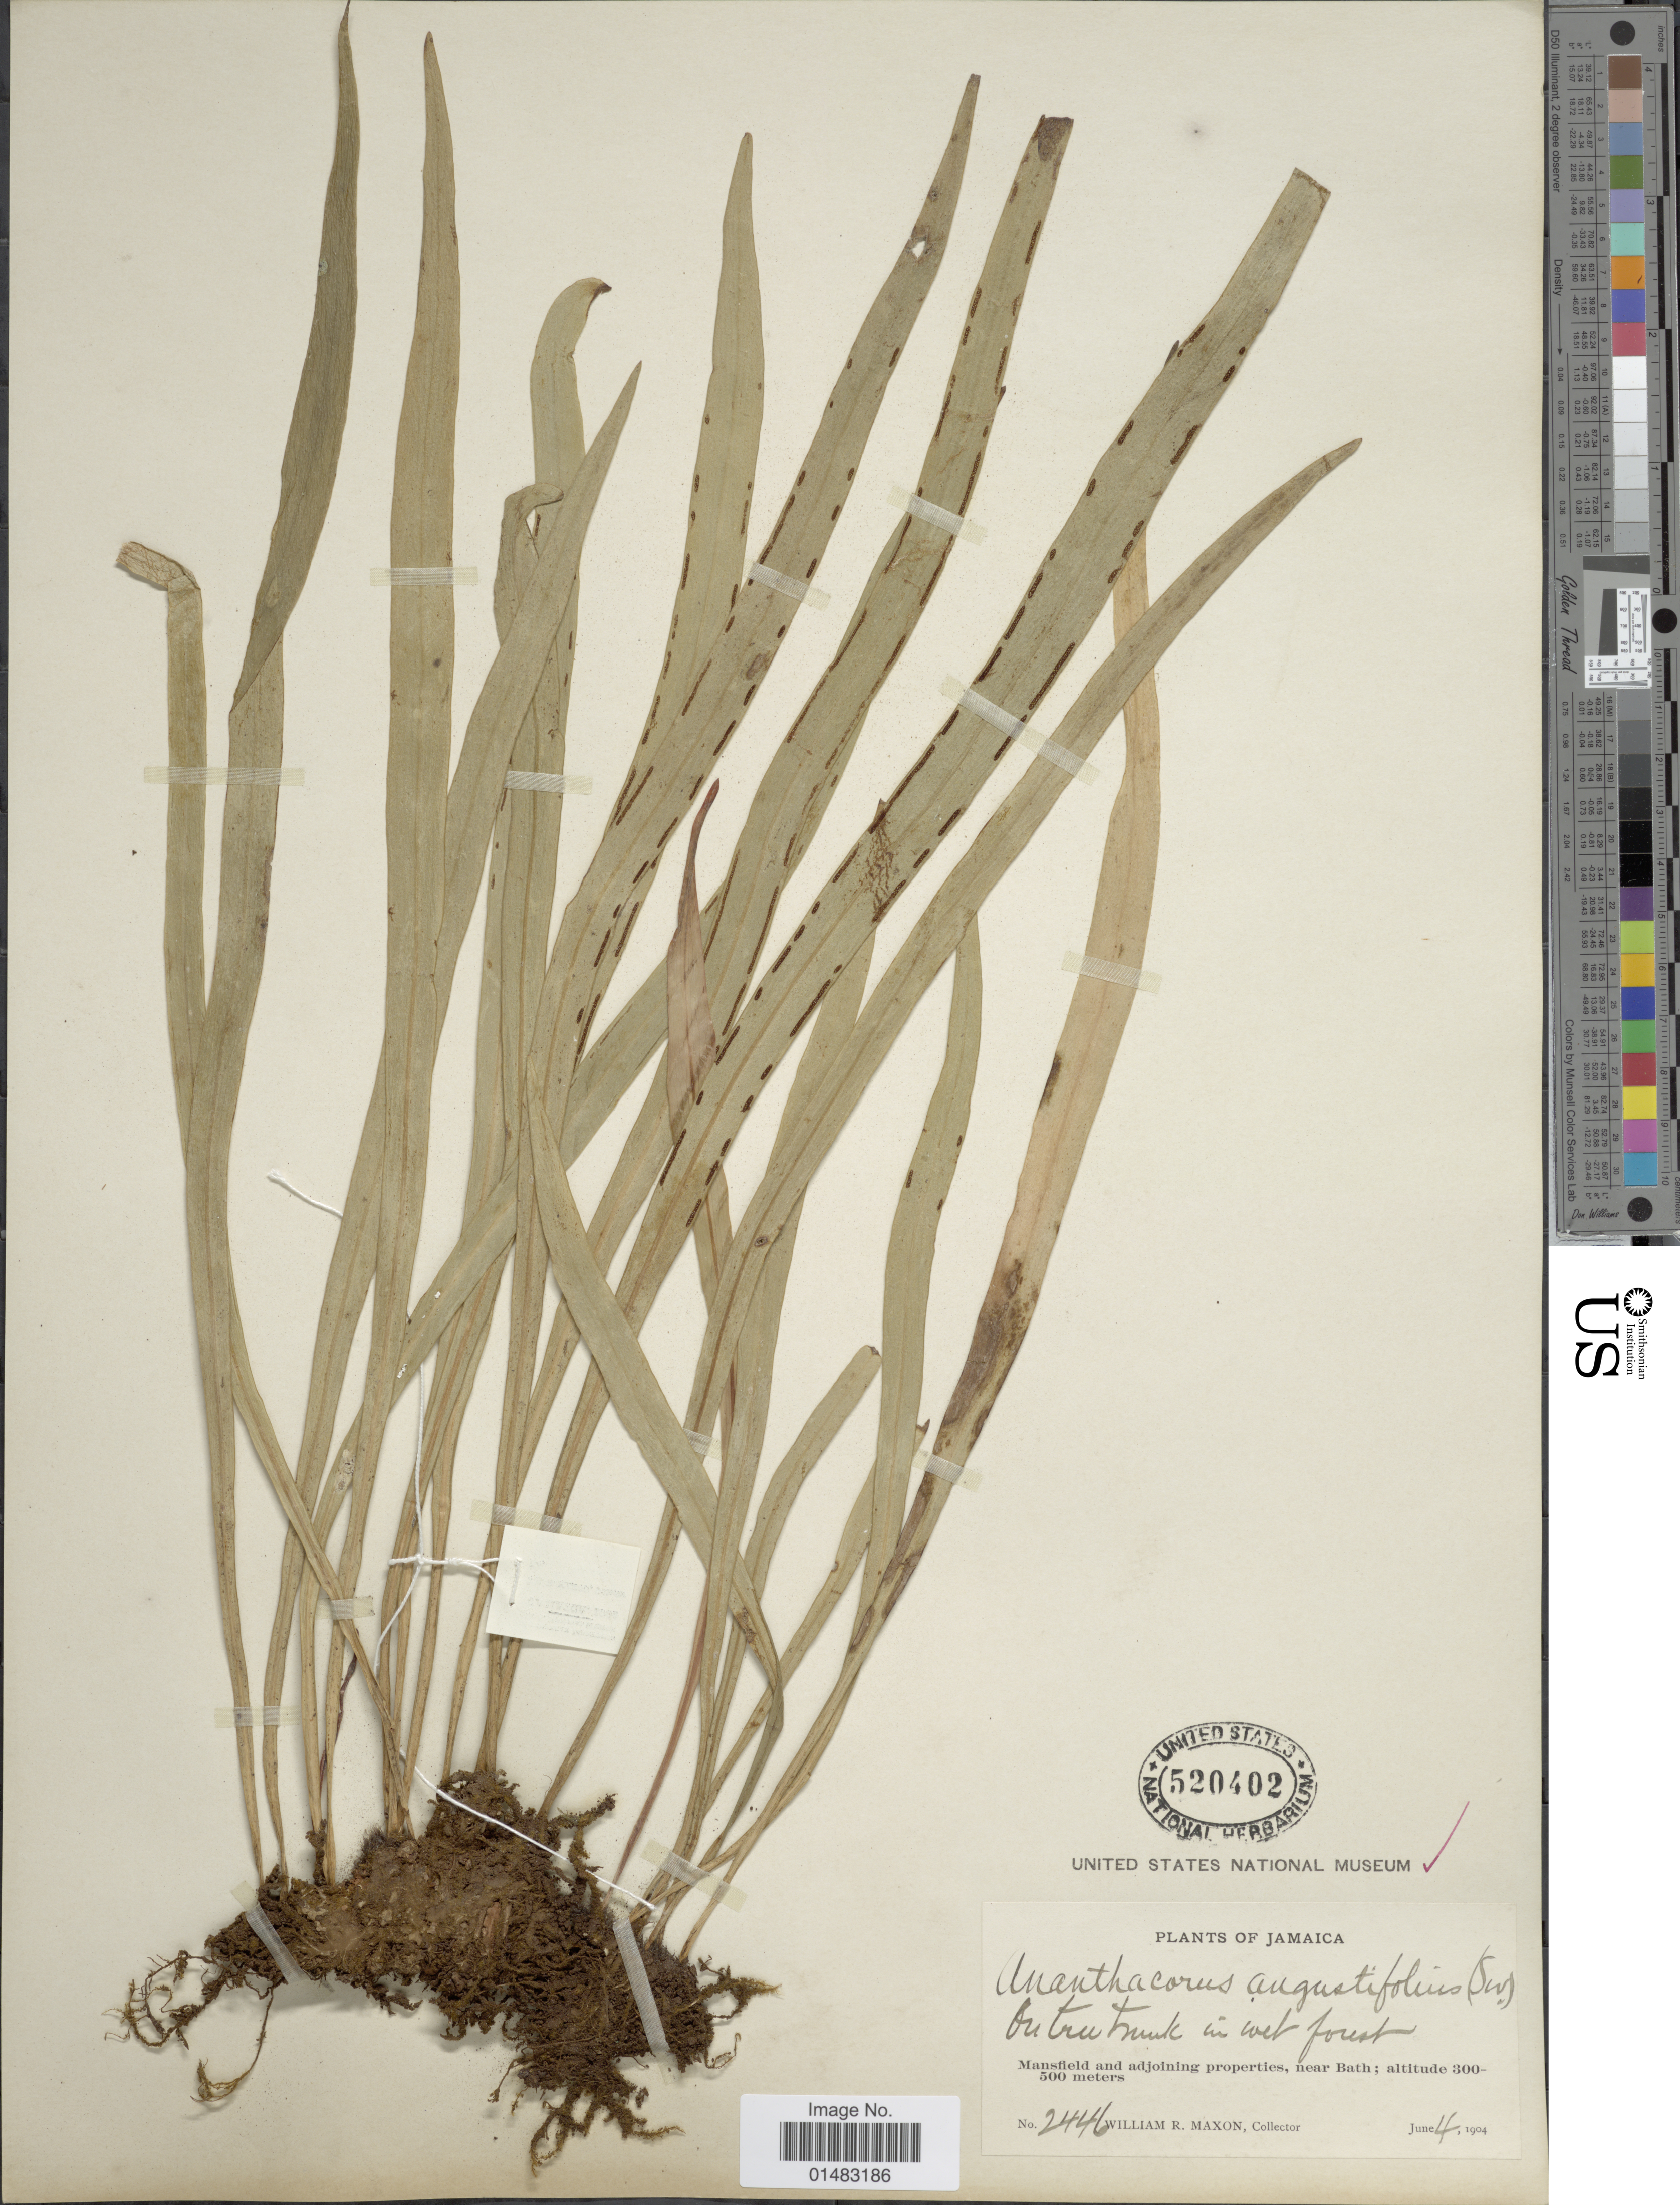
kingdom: Plantae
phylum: Tracheophyta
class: Polypodiopsida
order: Polypodiales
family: Pteridaceae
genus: Ananthacorus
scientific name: Ananthacorus angustifolius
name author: (Sw.) Underw. & Maxon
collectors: W. R. Maxon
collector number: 2446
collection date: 1904-06-04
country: Jamaica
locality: Mansfield and adjoining properties, near Bath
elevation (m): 300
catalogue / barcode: US 520402